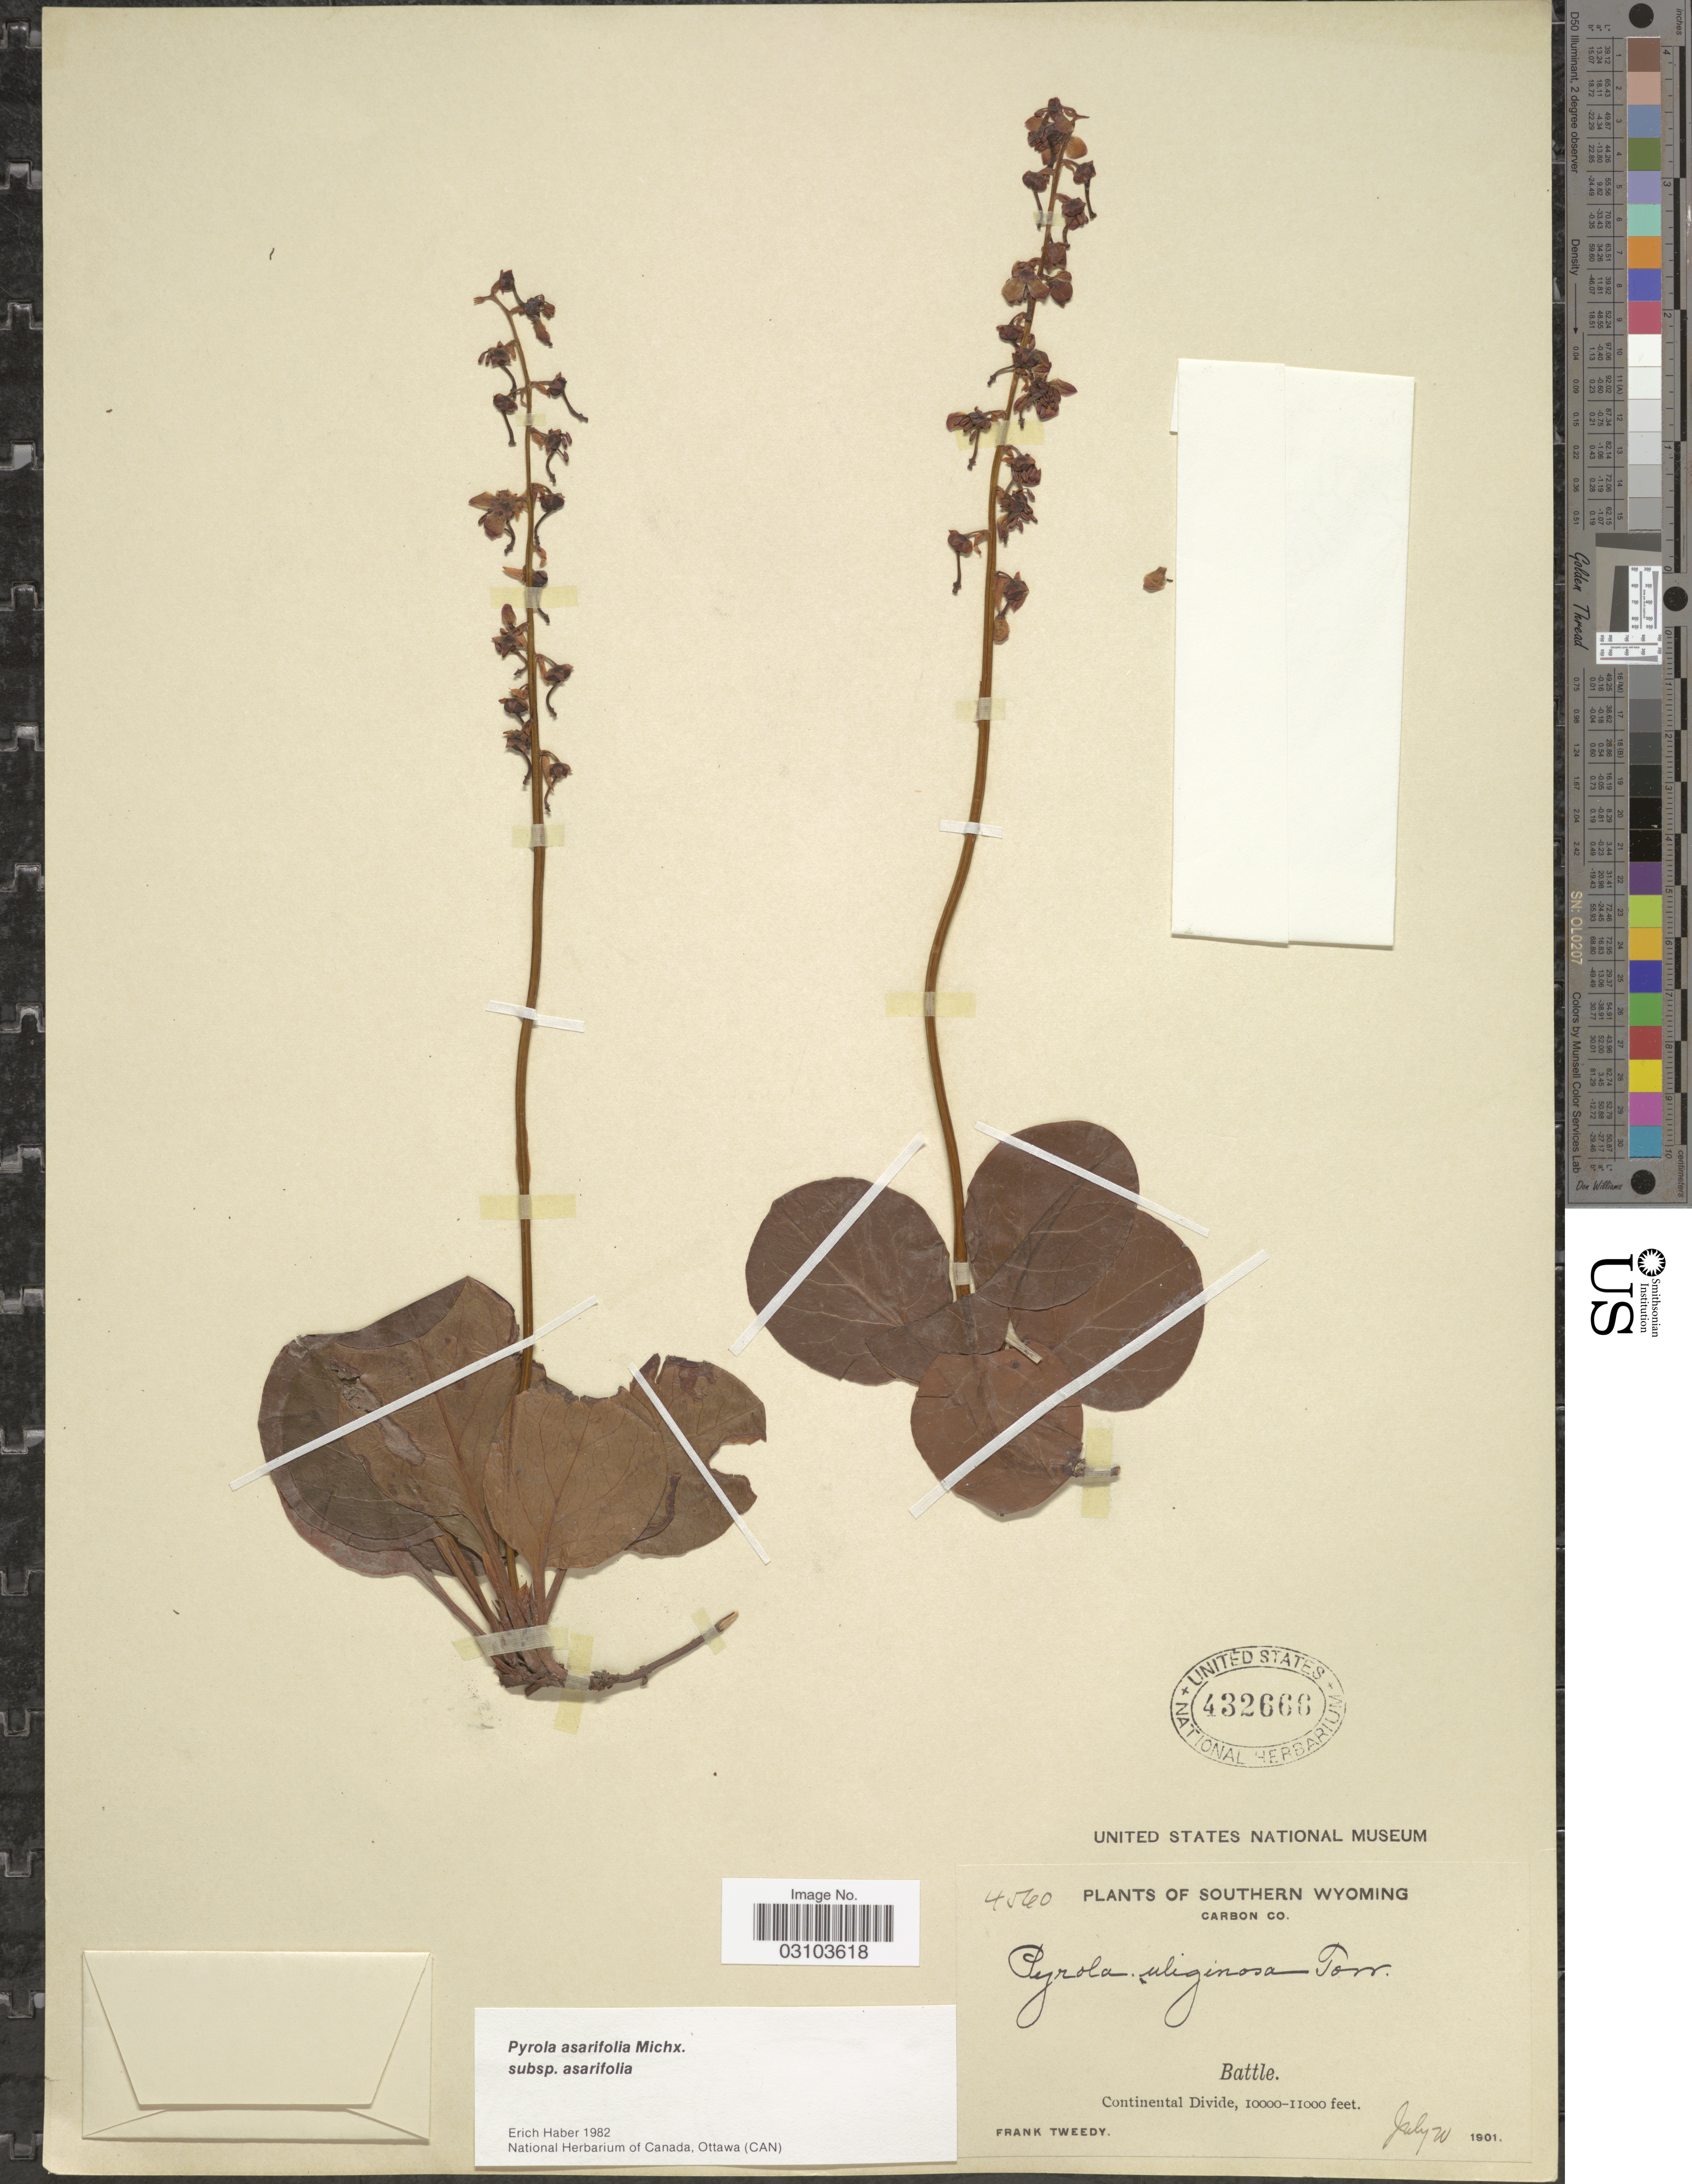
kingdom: Plantae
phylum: Tracheophyta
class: Magnoliopsida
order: Ericales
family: Ericaceae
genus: Pyrola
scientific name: Pyrola asarifolia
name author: Michx.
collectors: F. Tweedy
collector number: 4560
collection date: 1901-07-20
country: United States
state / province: Wyoming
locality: Southern Wyoming, Carbon Co. Battle. Continental Divide.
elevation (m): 3048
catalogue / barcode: US 432666